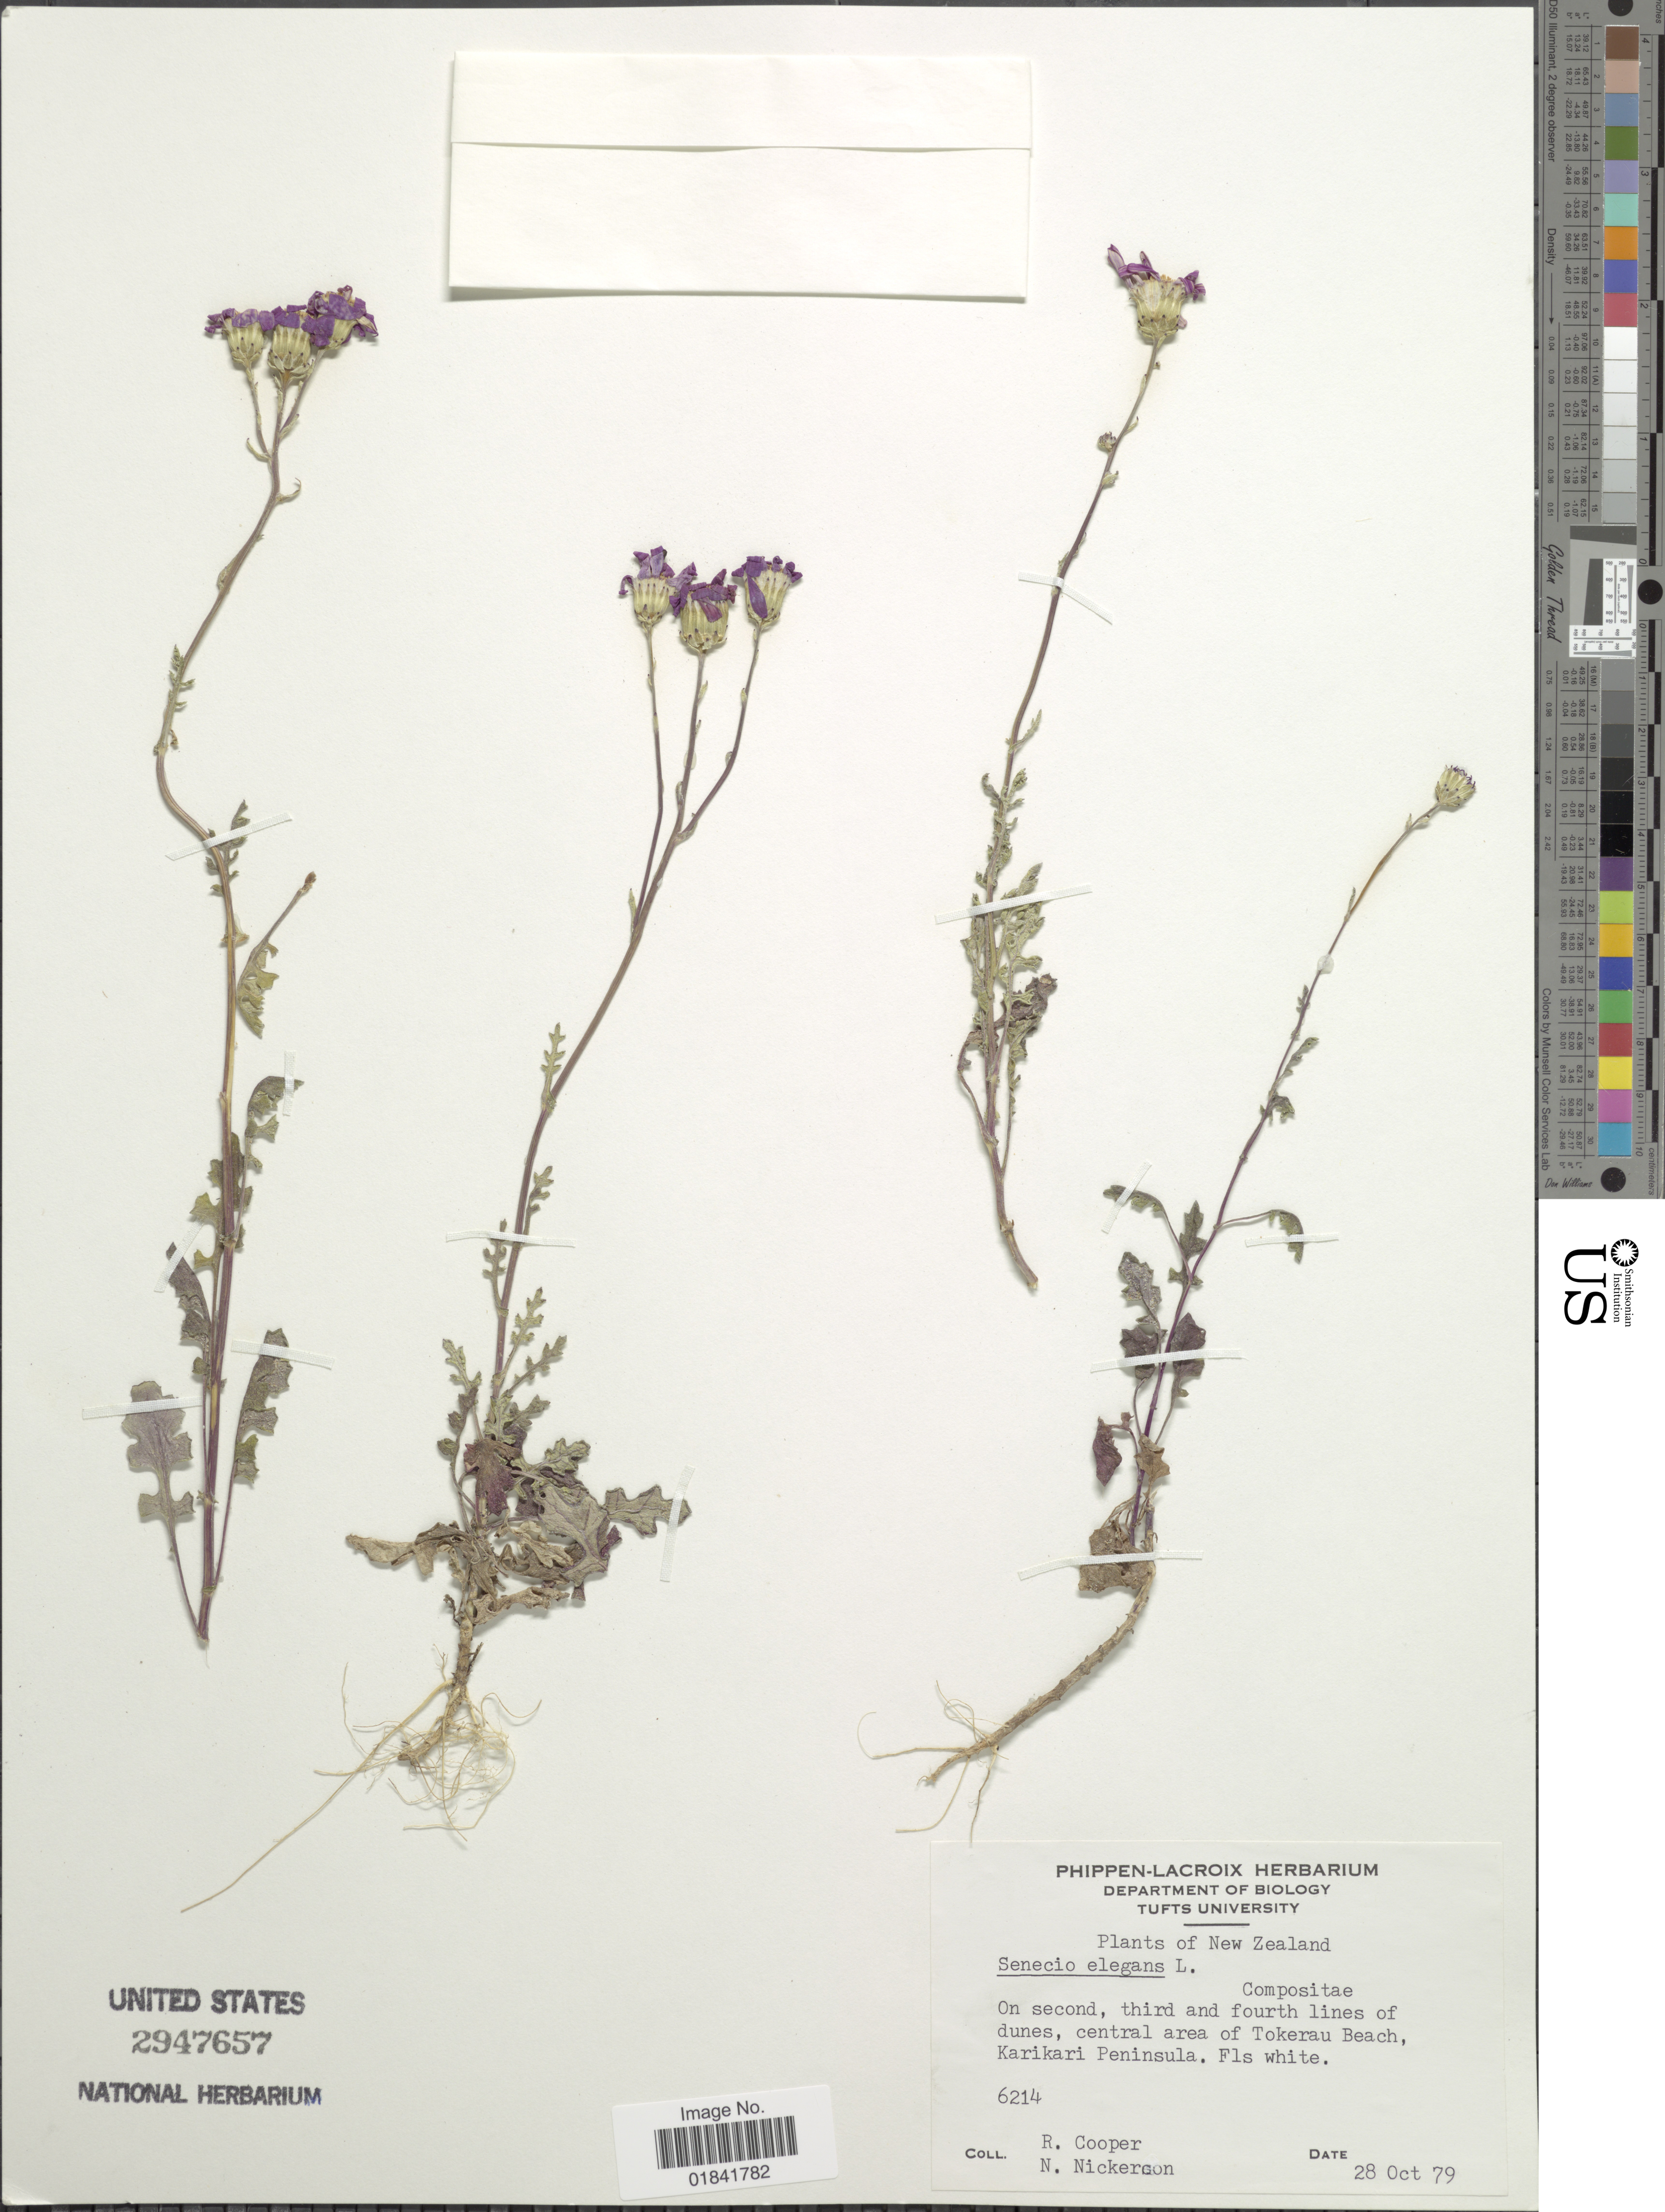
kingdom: Plantae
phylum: Tracheophyta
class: Magnoliopsida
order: Asterales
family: Asteraceae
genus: Senecio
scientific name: Senecio elegans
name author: L.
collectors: R. Cooper & N. Nickerson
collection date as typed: Transcribed d/m/y: 25/10/79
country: New Zealand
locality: On second, third and fourth lines of dunes, central area of Tokerau Beach, Karikari Peninsula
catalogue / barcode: US 2947657